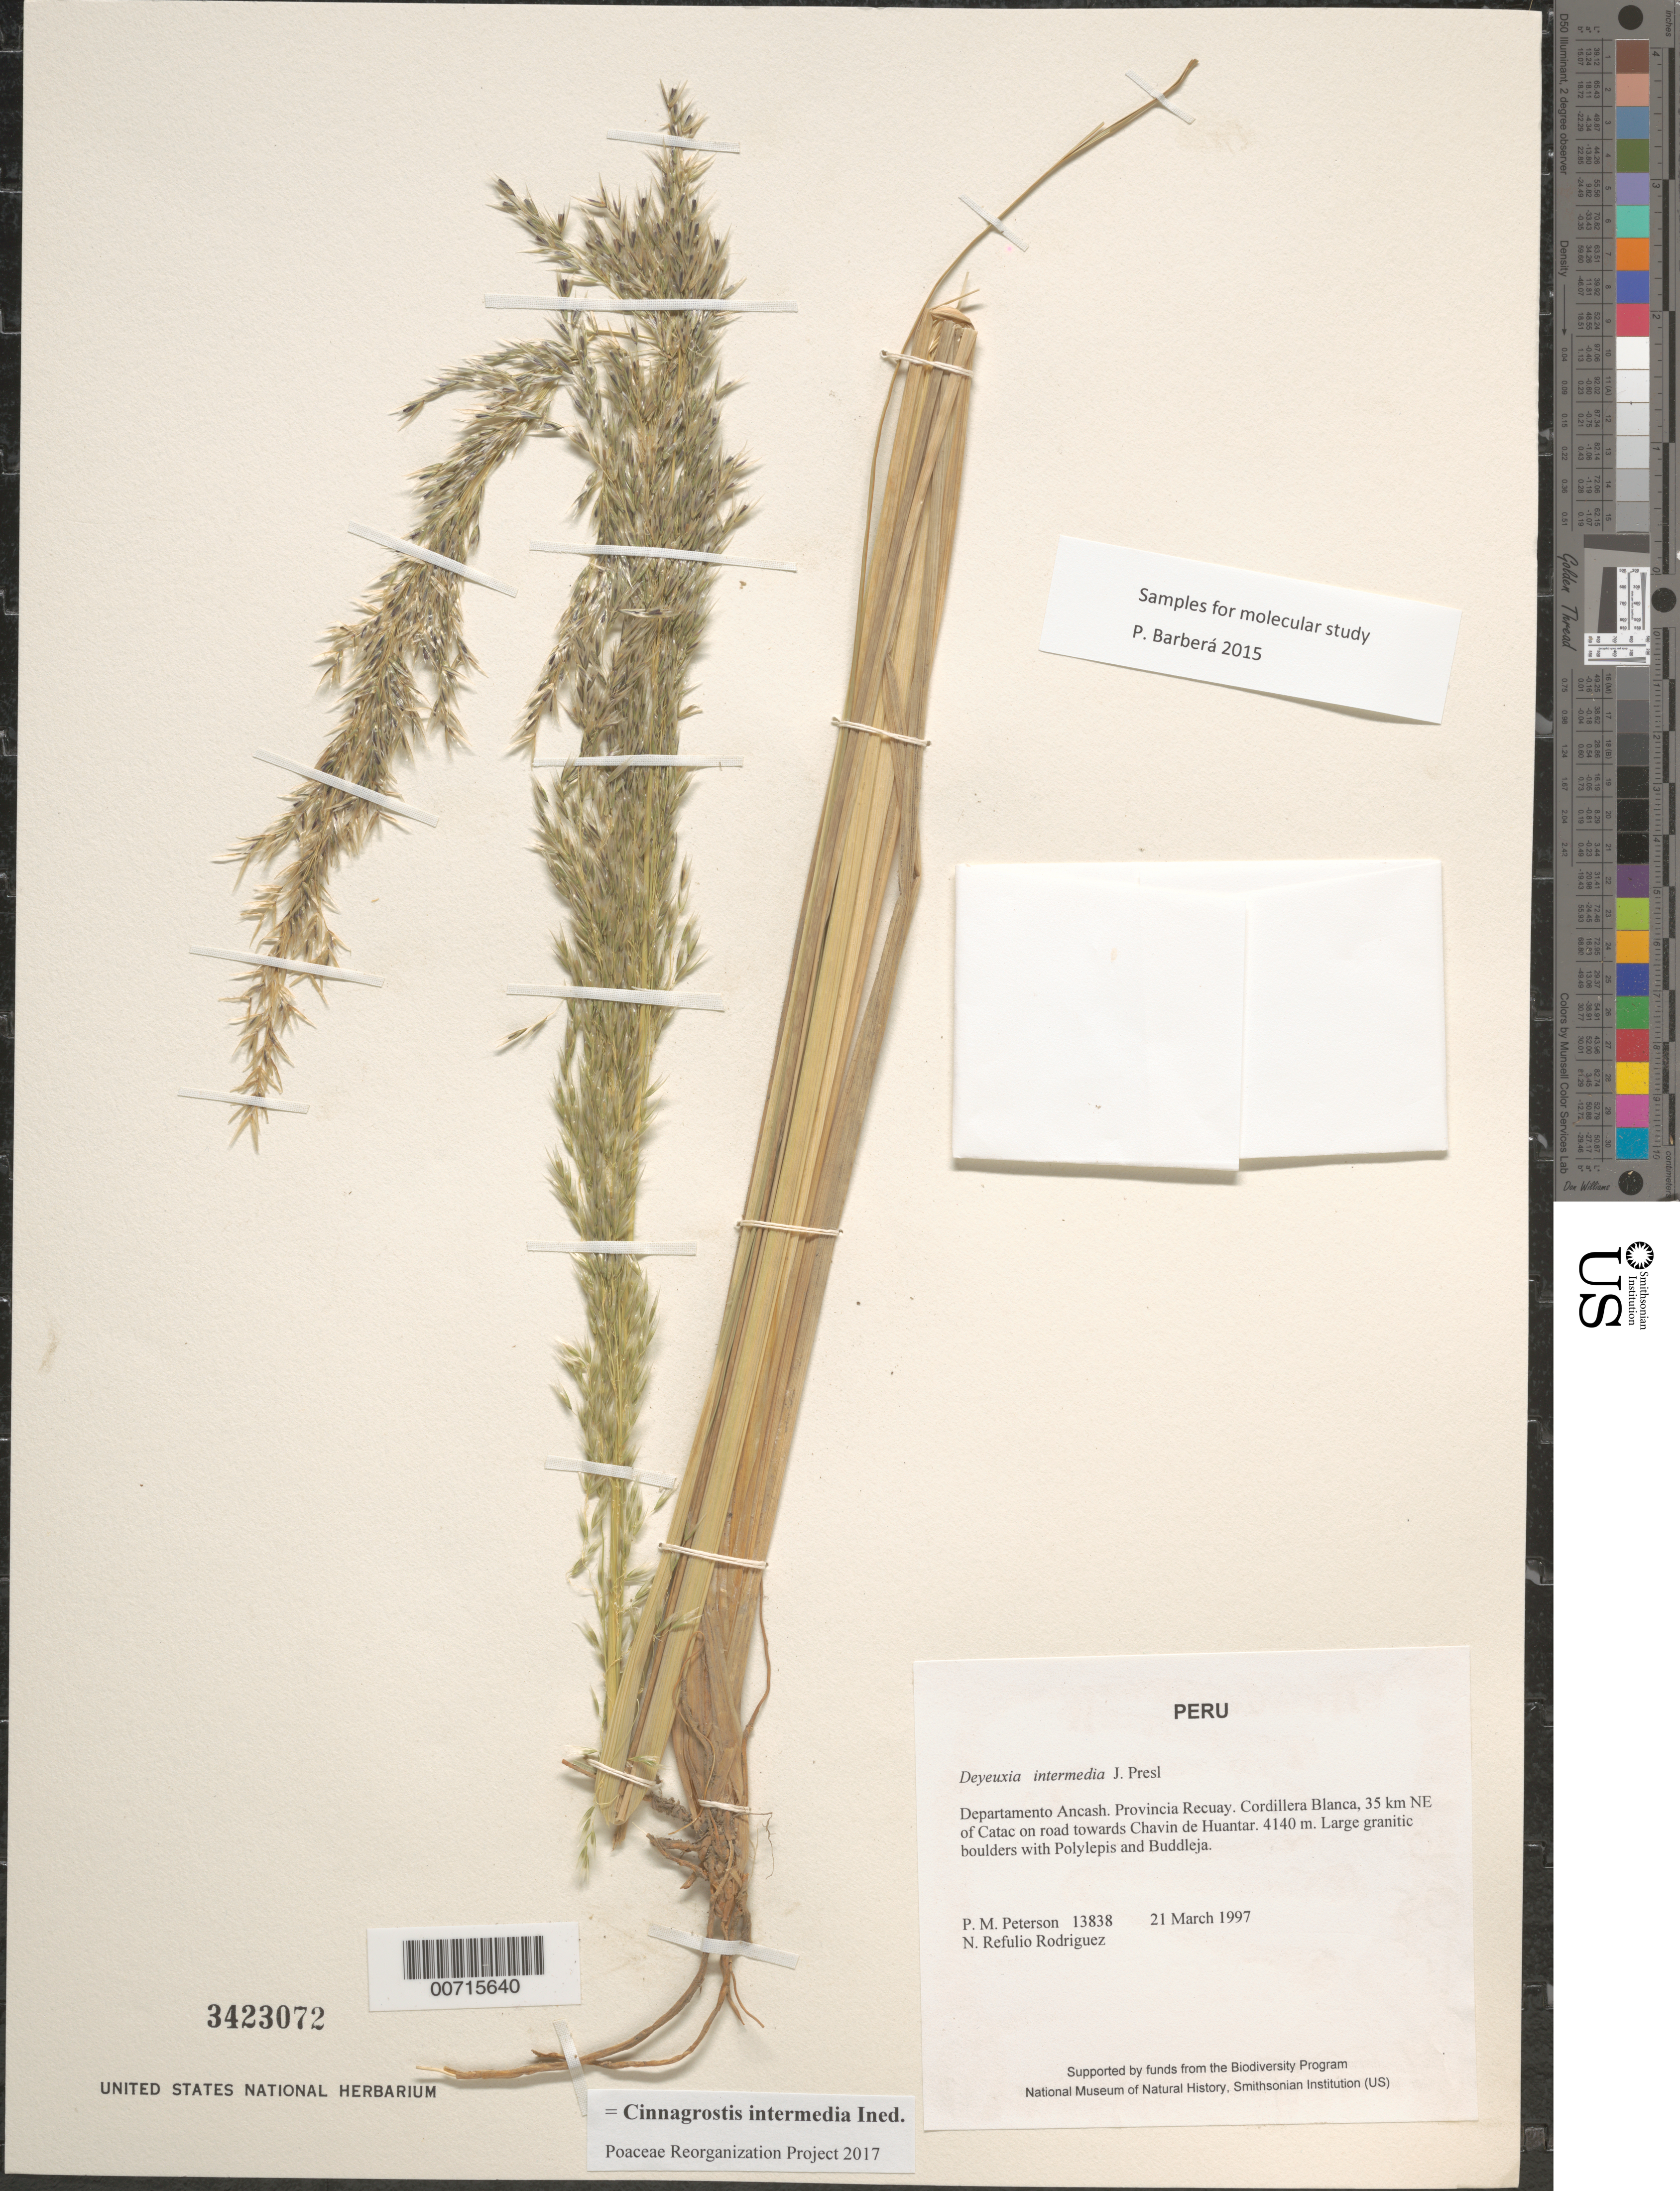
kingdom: Plantae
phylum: Tracheophyta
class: Liliopsida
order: Poales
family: Poaceae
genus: Cinnagrostis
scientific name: Cinnagrostis intermedia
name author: (J. Presl) P.M. Peterson et al.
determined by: Poaceae Reorganization Project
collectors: P. M. Peterson & N. Refulio-Rodríguez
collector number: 13838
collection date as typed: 21 Mar 1997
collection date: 1997-03-21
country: Peru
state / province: Ancash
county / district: Recuay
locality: Cordillera Blanca, 35 km NE of Catac on road towards Chavin de Huantar.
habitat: Large granitic boulders with Polylepis and Buddleja.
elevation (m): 4140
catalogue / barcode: US 3423072